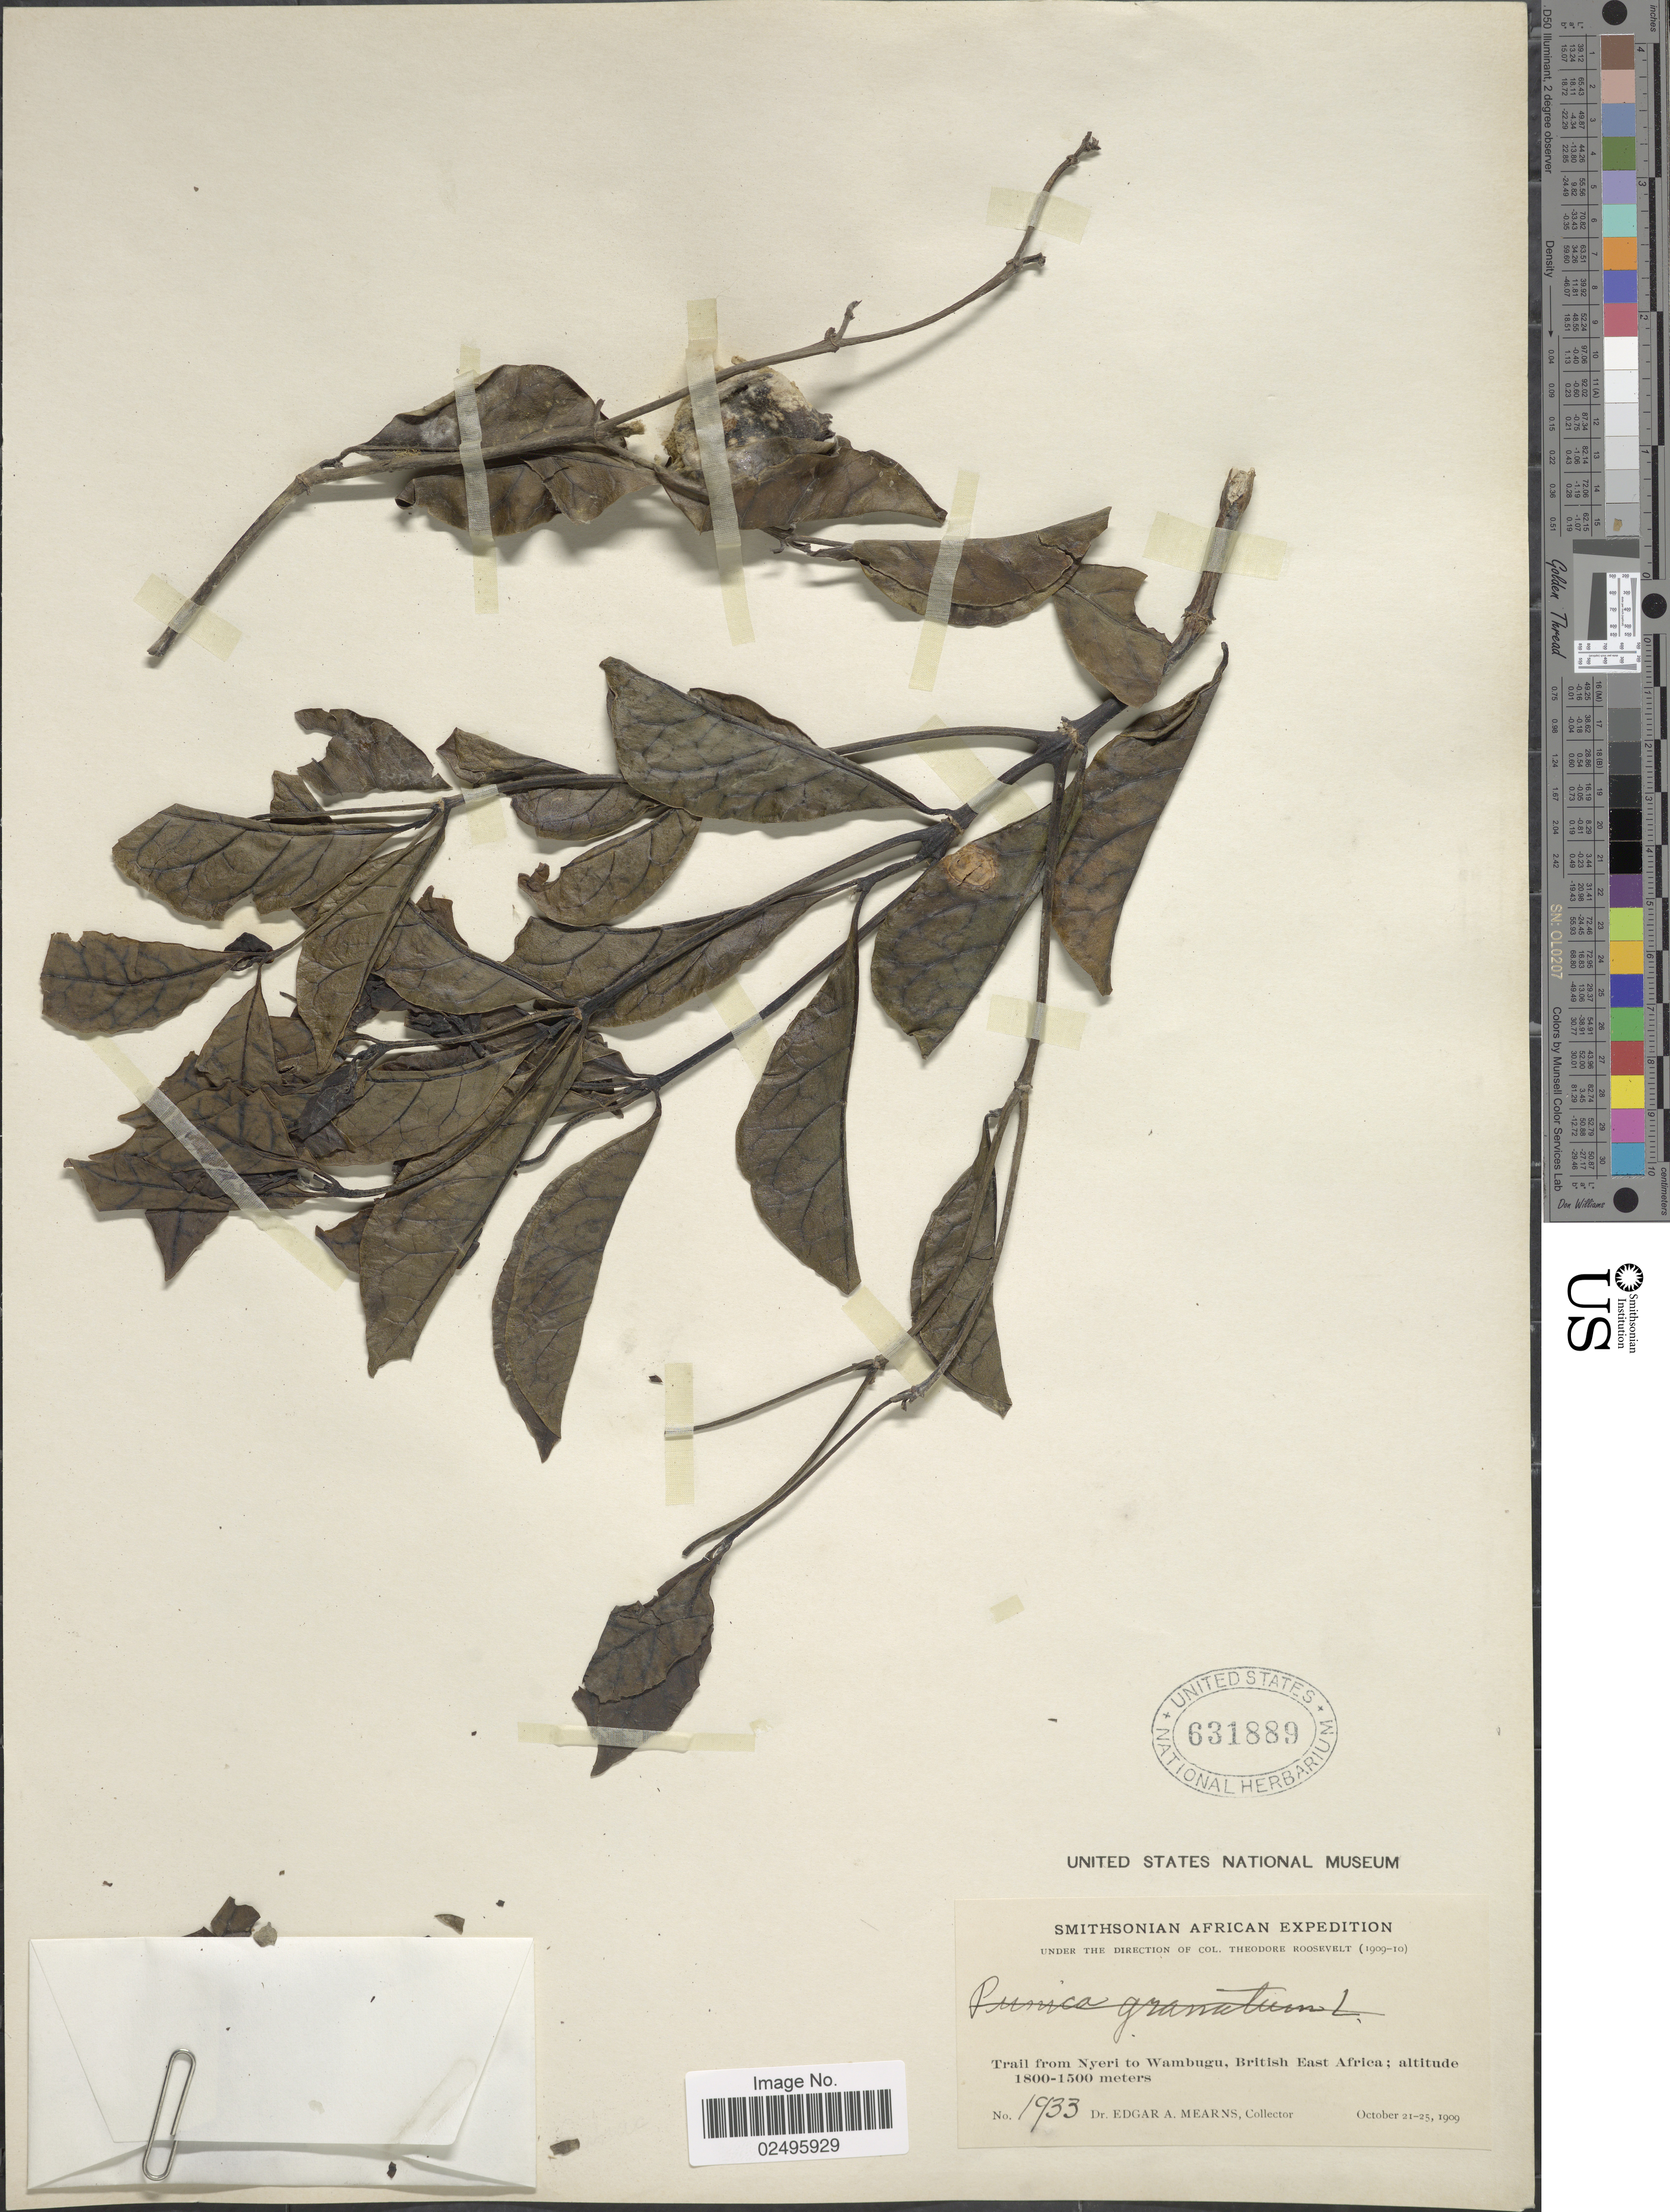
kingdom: Plantae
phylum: Tracheophyta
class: Magnoliopsida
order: Gentianales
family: Rubiaceae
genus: Rothmannia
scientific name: Rothmannia manganjae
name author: (Hiern) Keay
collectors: E. A. Mearns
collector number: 1933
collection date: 1909-10-21/1909-10-25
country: Kenya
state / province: Nyeri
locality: Trail from Nyeri to Wambugu, British East Africa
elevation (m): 1500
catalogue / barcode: US 631889